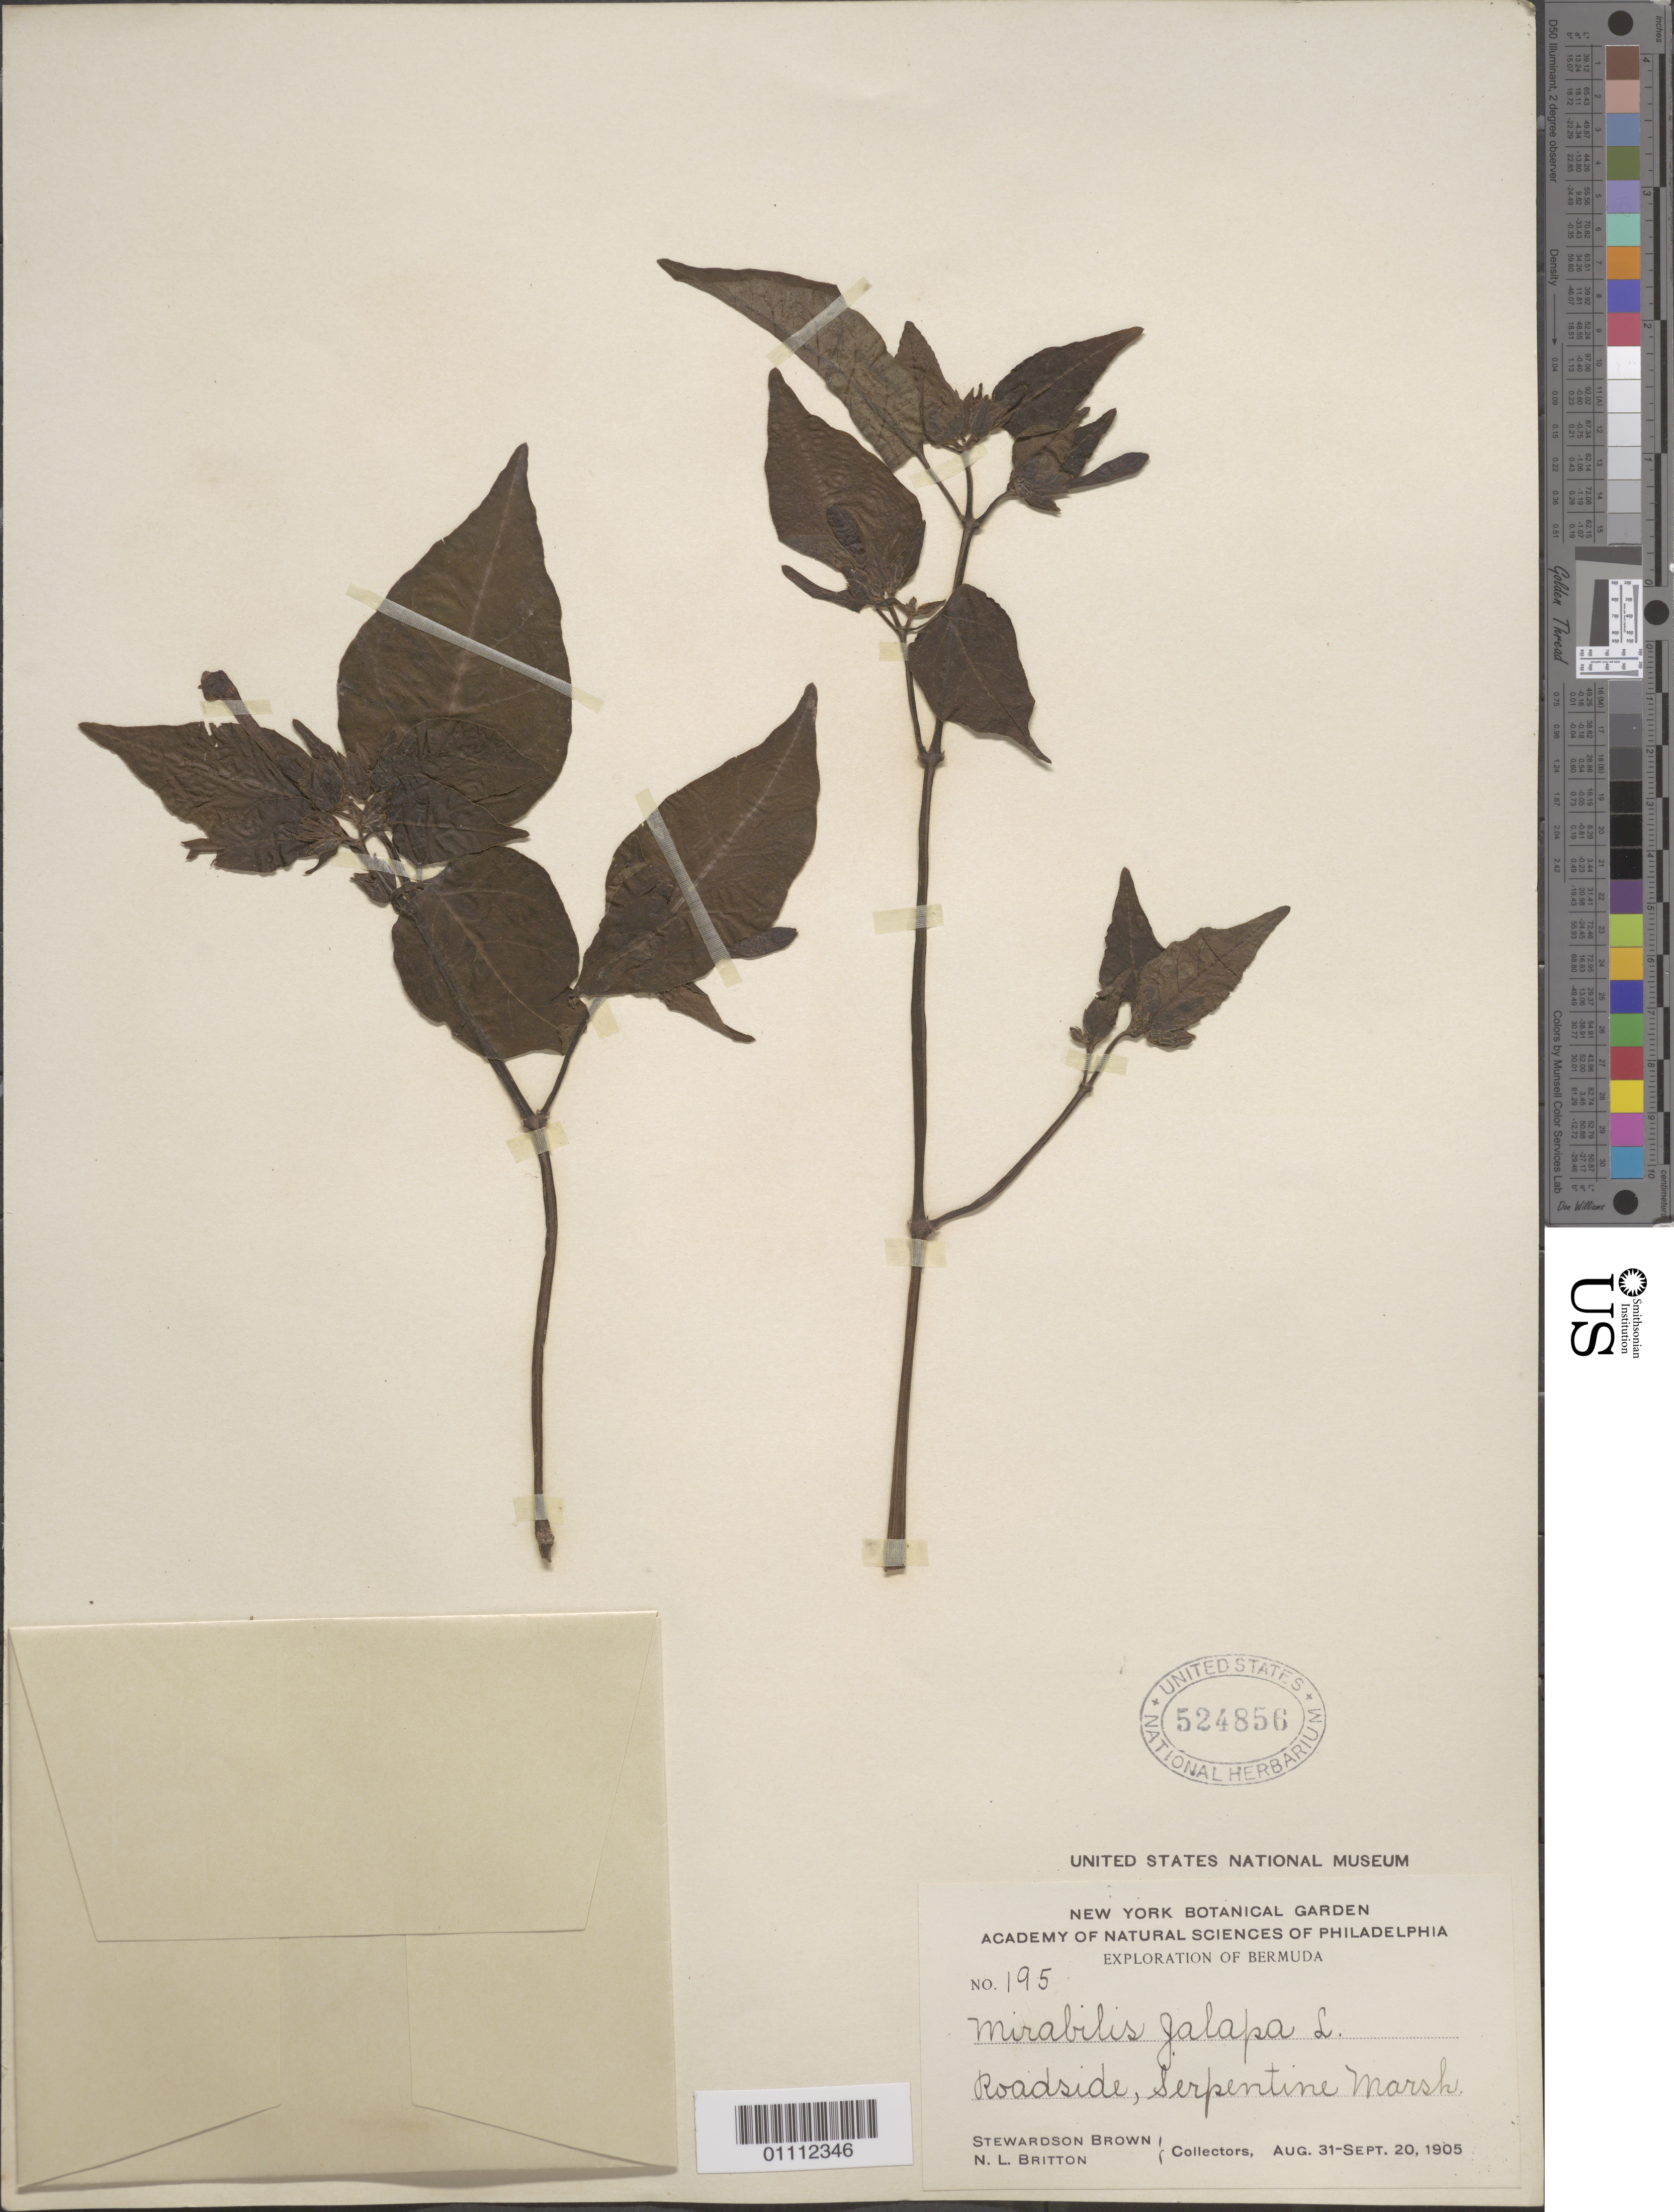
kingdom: Plantae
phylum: Tracheophyta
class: Magnoliopsida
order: Caryophyllales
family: Nyctaginaceae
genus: Mirabilis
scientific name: Mirabilis jalapa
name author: L.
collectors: S. Brown & N. Britton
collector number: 195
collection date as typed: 31 Aug 1905 to 20 Sep 1905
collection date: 1905-08-31/1905-09-20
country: Bermuda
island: Bermuda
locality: Serpentine Marsh.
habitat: Roadside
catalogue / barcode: US 524856